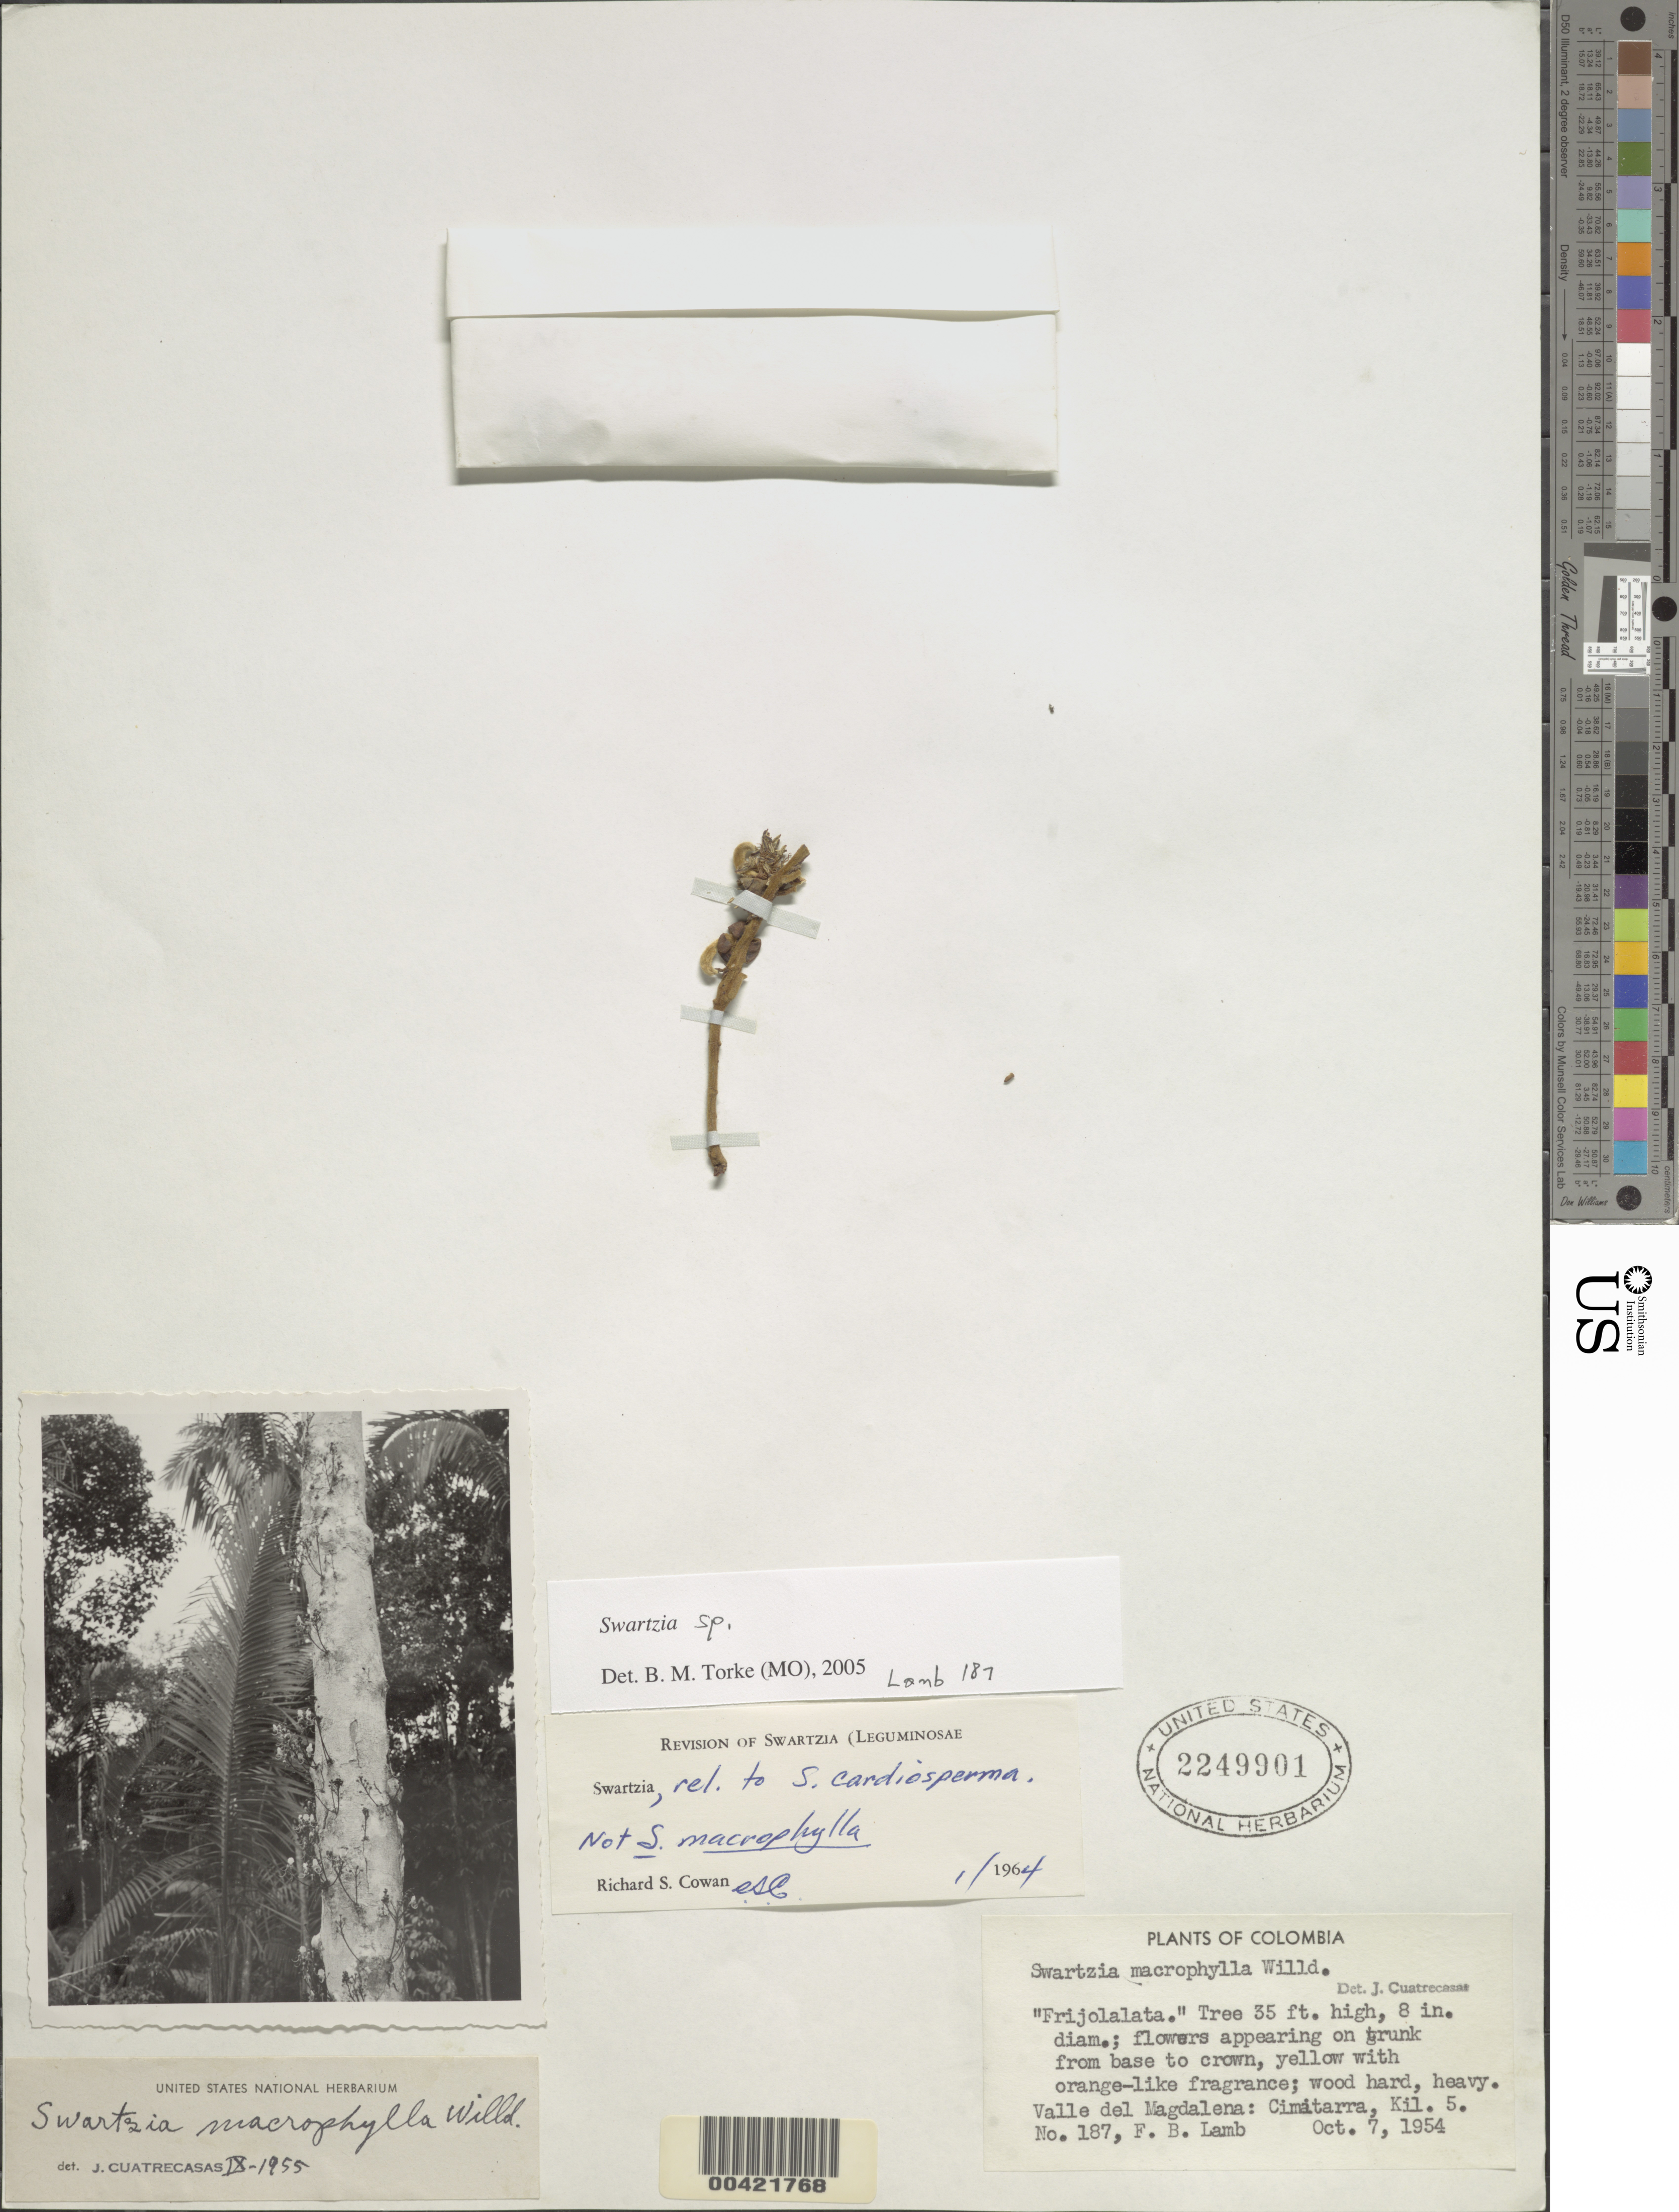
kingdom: Plantae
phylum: Tracheophyta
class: Magnoliopsida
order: Fabales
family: Fabaceae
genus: Swartzia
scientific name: Swartzia sp.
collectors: F. B. Lamb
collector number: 187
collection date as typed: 07 Oct 1954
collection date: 1954-10-07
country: Colombia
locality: Cimatarra, kil. 5.; Valle del Magdalena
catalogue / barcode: US 2249901